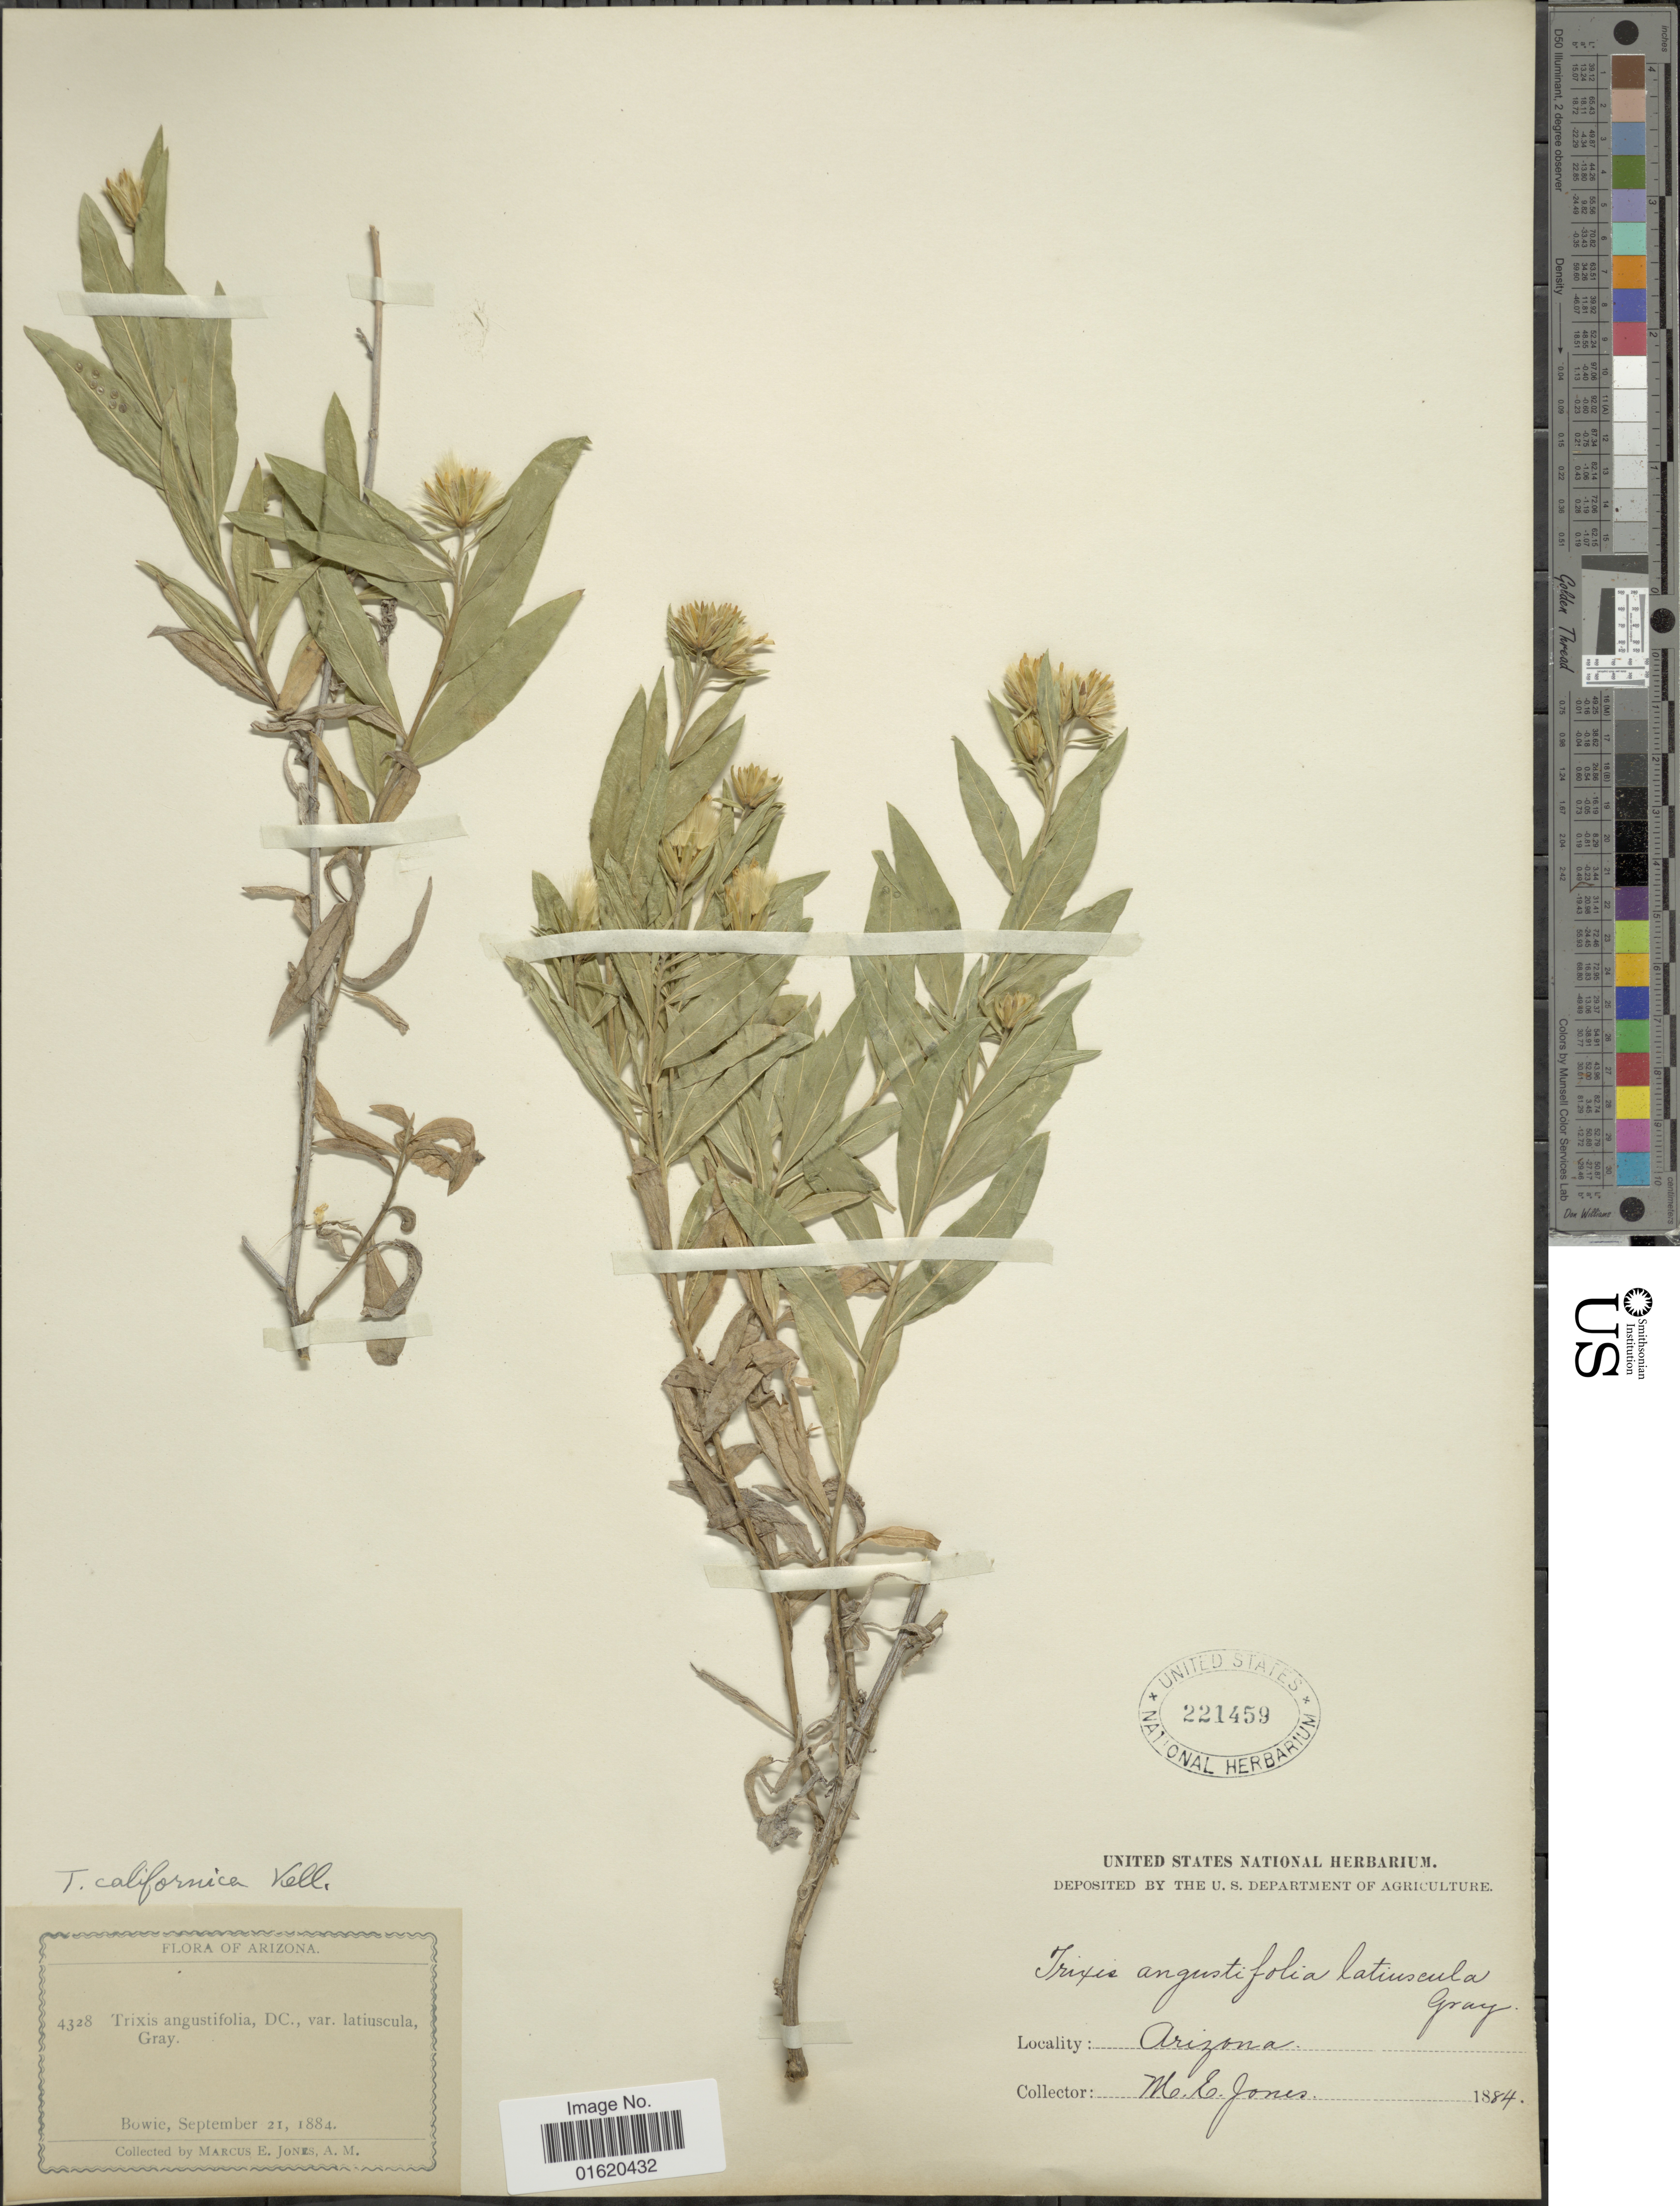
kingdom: Plantae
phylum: Tracheophyta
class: Magnoliopsida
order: Asterales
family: Asteraceae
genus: Trixis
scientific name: Trixis californica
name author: Kellogg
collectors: M. E. Jones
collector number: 4328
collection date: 1884-09-21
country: United States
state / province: Arizona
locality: Bowie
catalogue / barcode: US 221459